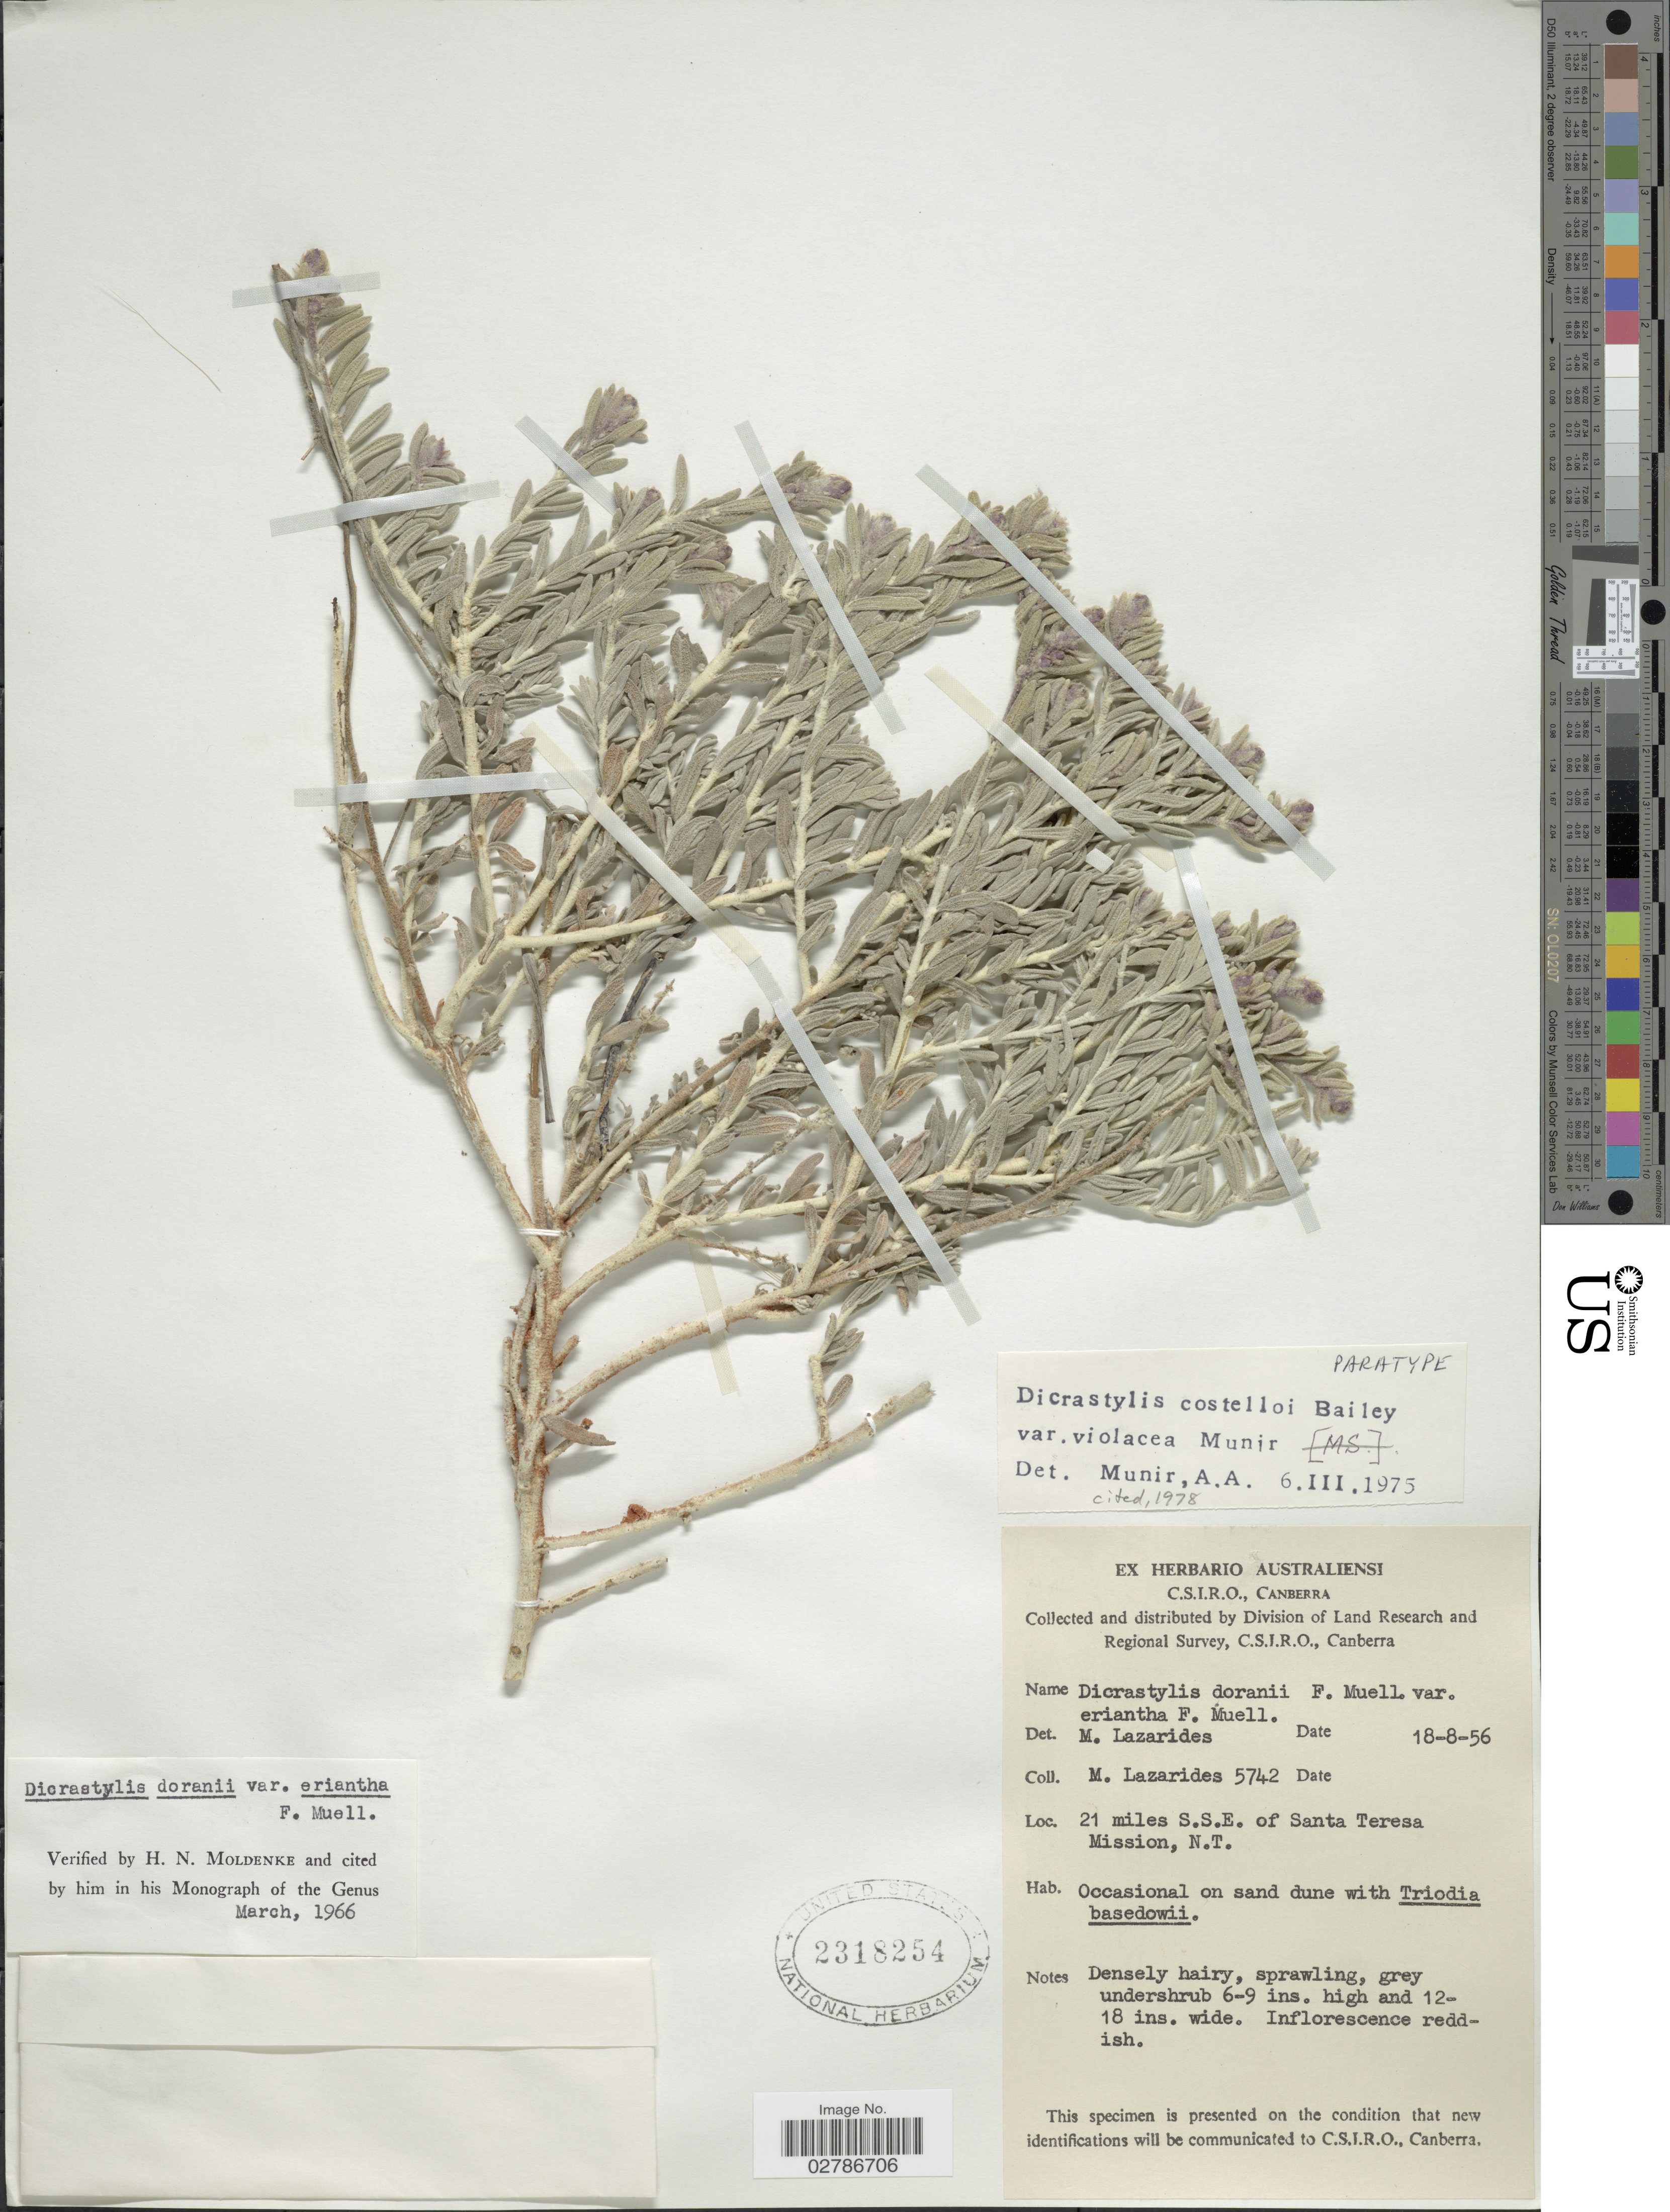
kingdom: Plantae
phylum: Tracheophyta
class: Magnoliopsida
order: Lamiales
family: Lamiaceae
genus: Dicrastylis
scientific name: Dicrastylis costelloi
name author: F.M. Bailey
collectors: M. Lazarides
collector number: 5742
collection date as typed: Transcribed d/m/y: 18/8/56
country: Australia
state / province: Northern Territory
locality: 21 miles S.S.E. of Santa Teresa Mission, N.T.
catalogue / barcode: US 2318254